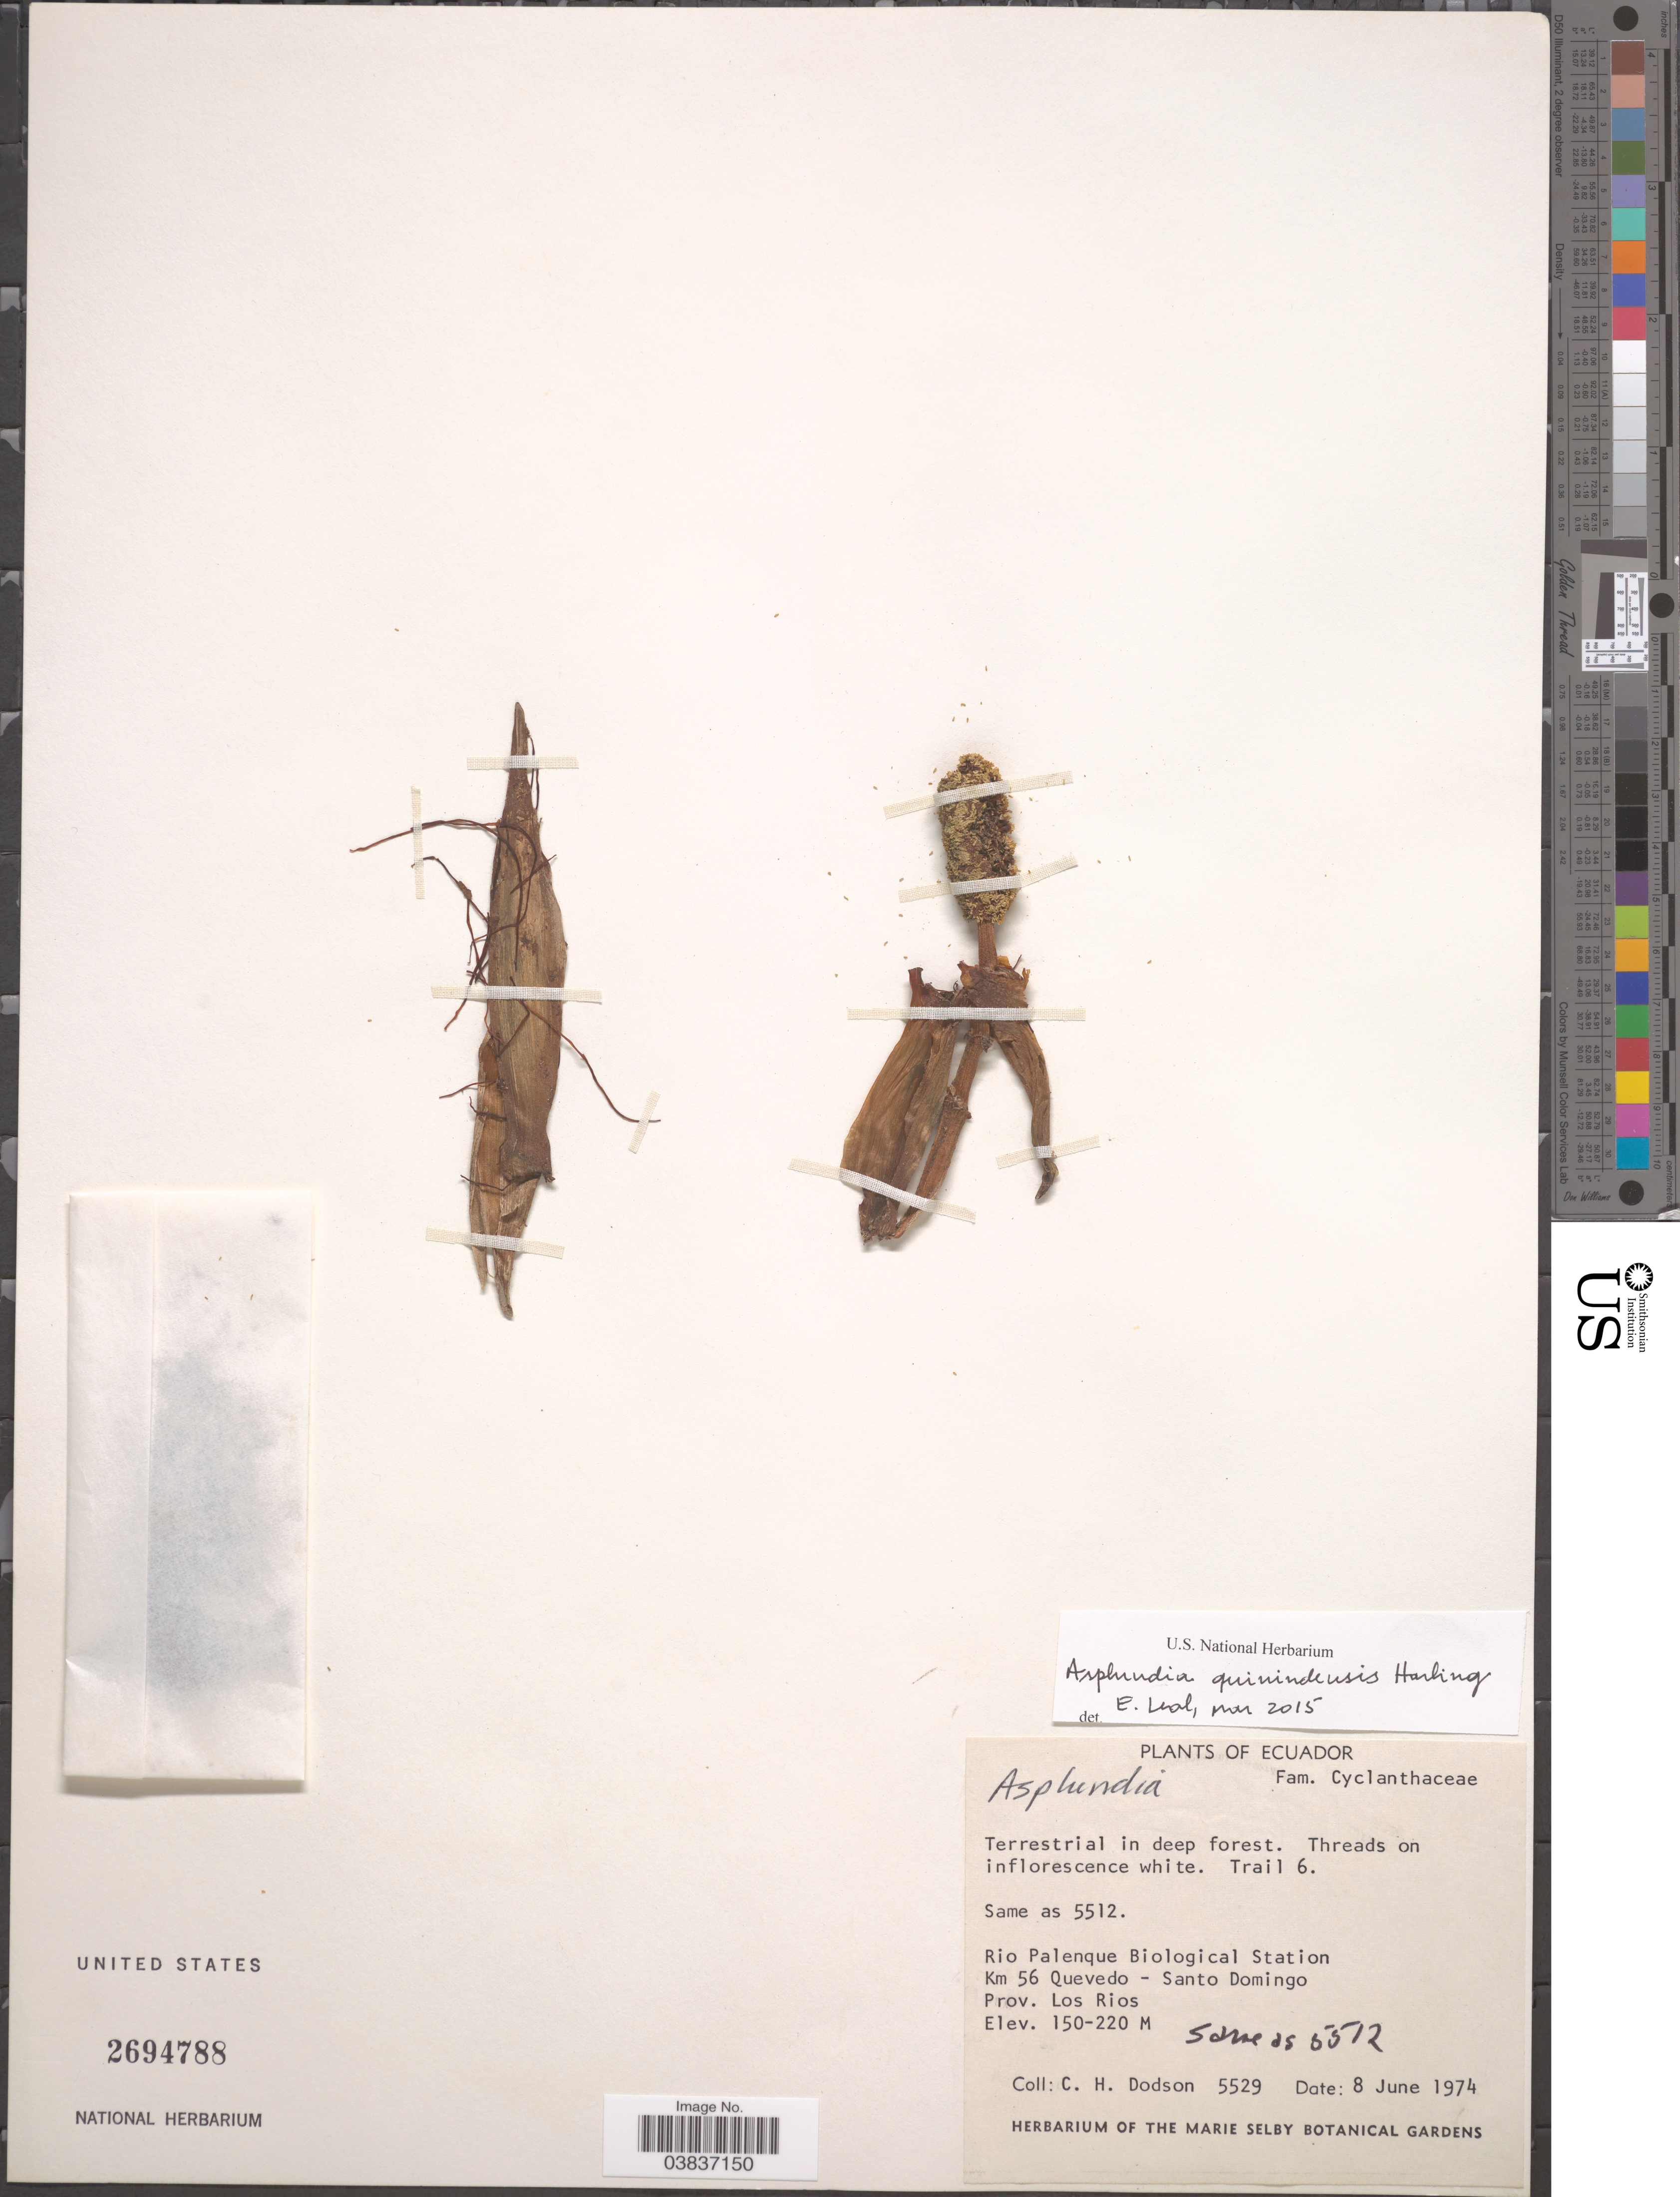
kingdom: Plantae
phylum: Tracheophyta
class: Liliopsida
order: Pandanales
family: Cyclanthaceae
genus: Asplundia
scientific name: Asplundia quinindensis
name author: Harling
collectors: C. H. Dodson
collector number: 5529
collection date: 1974-06-08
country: Ecuador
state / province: Los Ríos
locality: Rio Palenque Biological Station. Km 56 Quevedo - Santo Domingo.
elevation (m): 150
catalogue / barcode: US 2694788